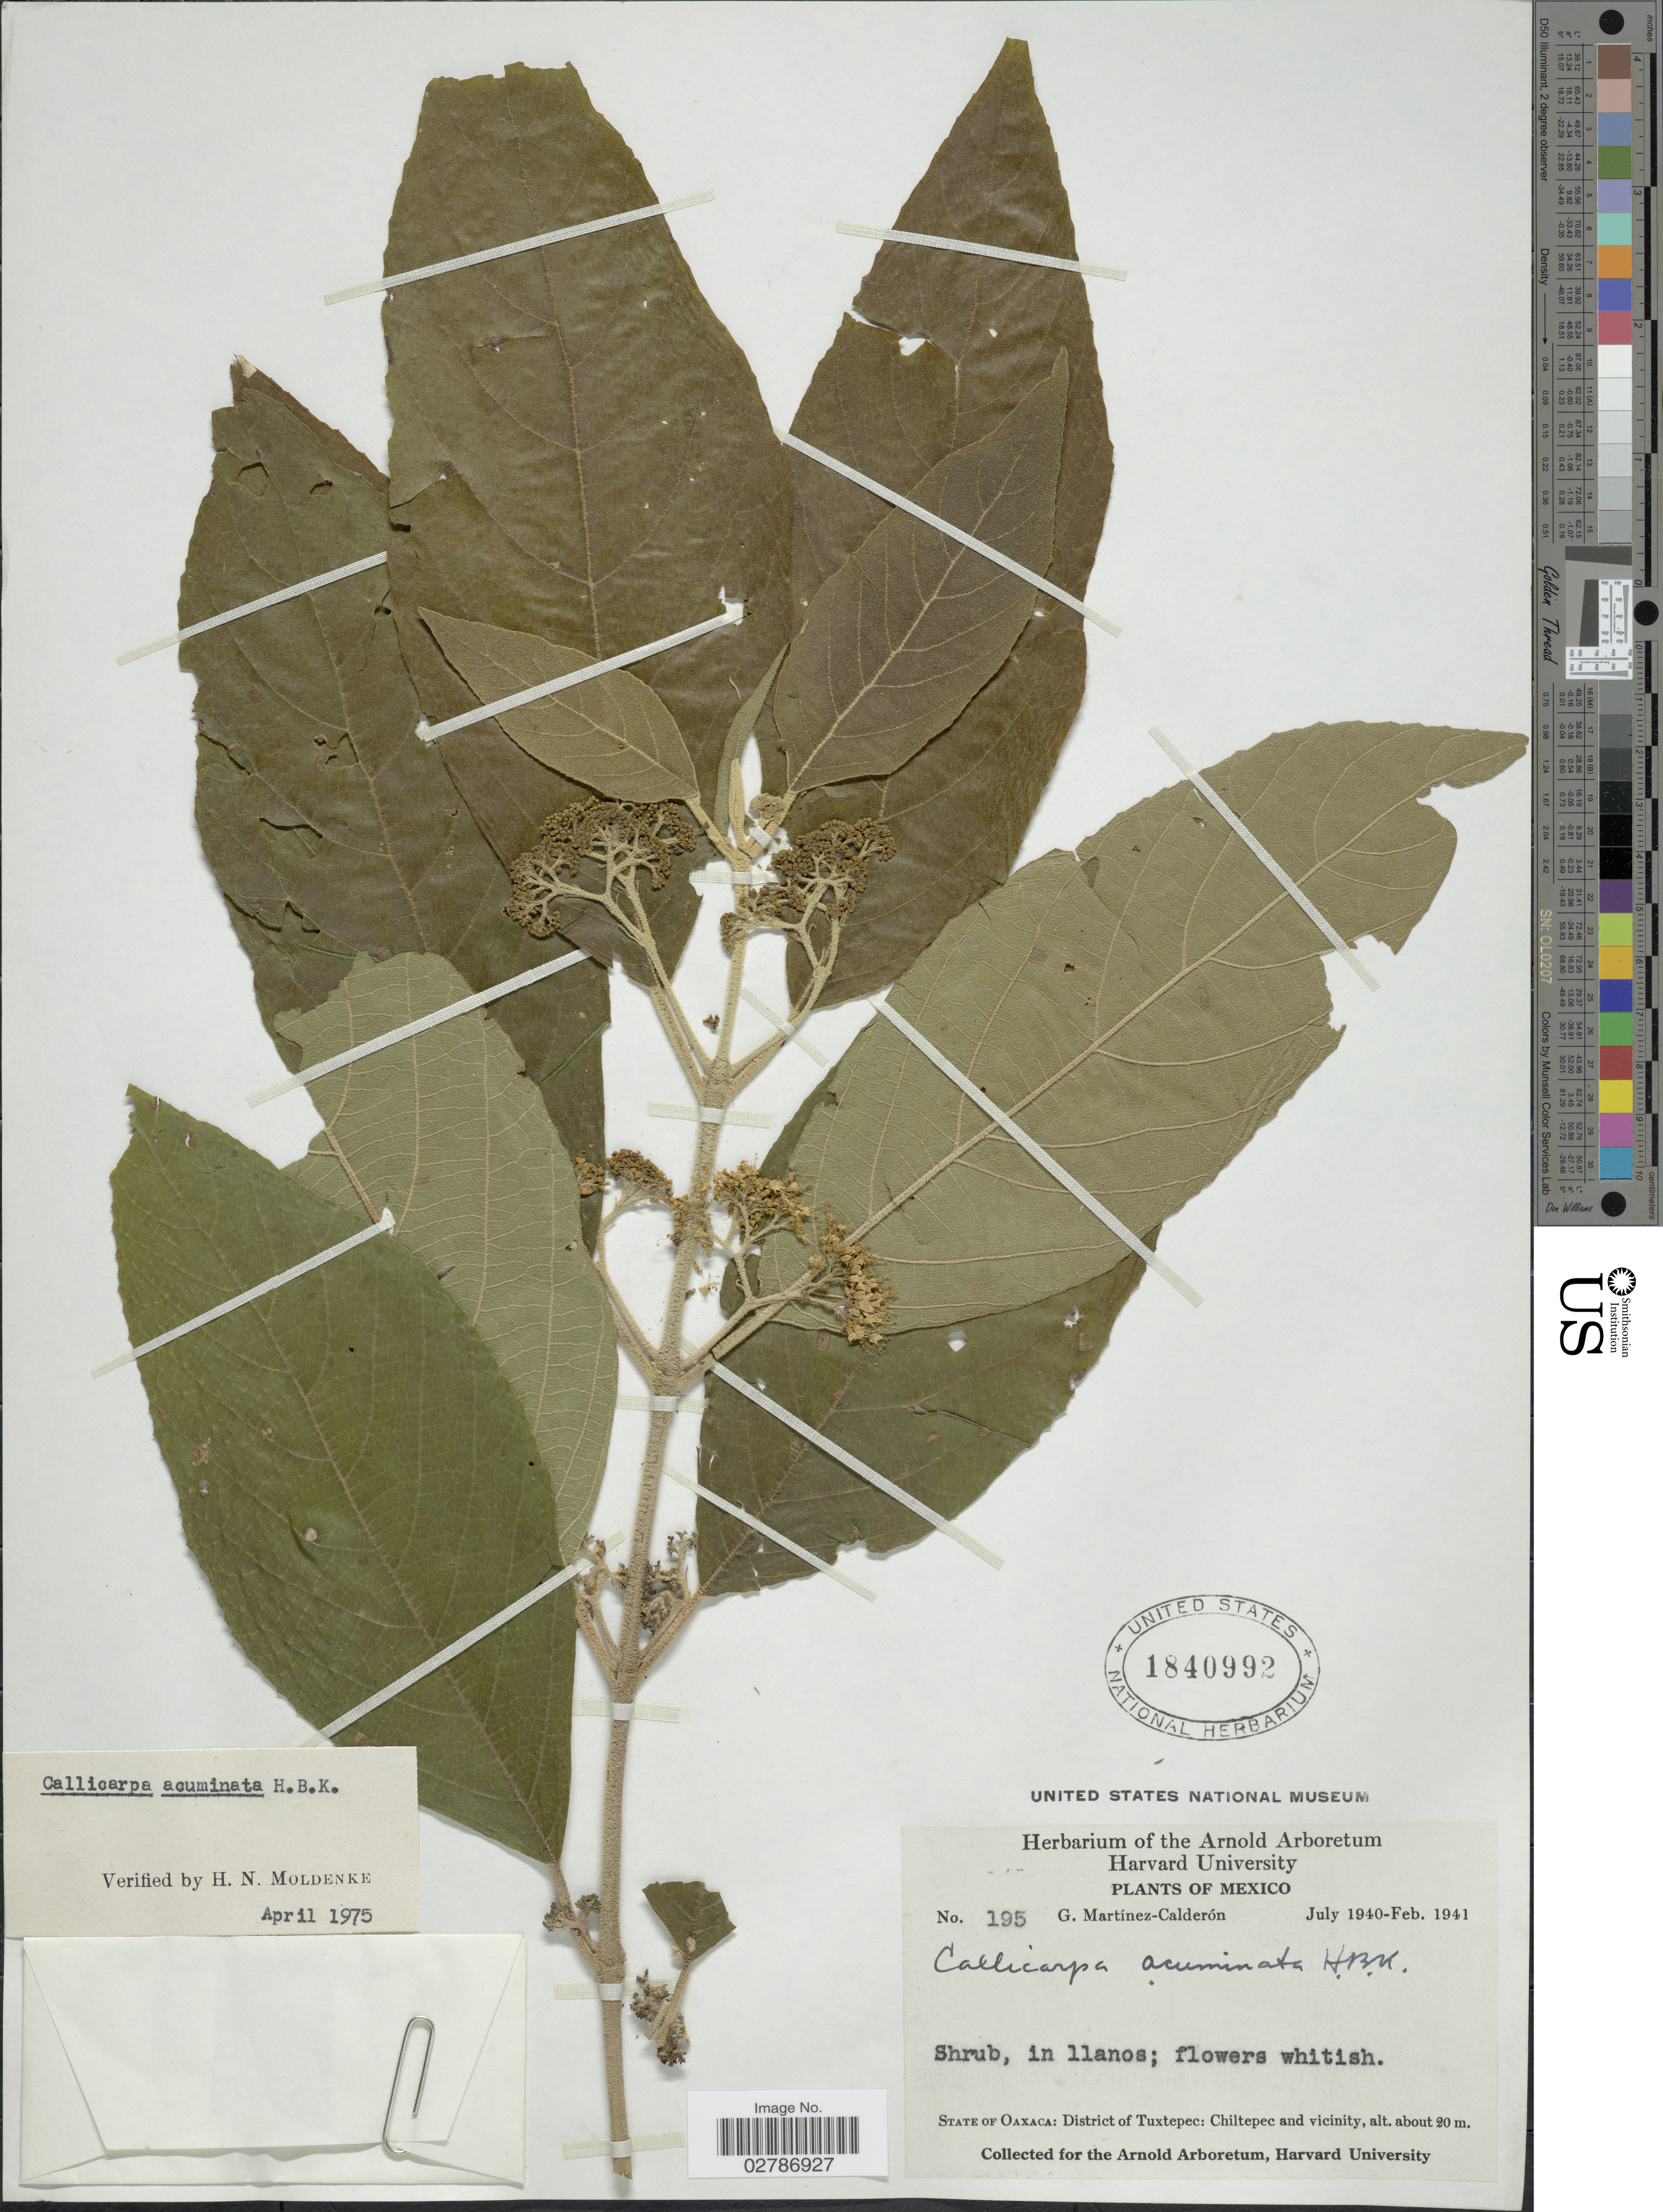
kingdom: Plantae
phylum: Tracheophyta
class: Magnoliopsida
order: Lamiales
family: Lamiaceae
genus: Callicarpa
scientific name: Callicarpa acuminata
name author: Kunth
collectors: G. Martínez Calderón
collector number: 195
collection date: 1940-07/1941-02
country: Mexico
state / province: Oaxaca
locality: District of Tuxtepec: Chiltepec and vicinity.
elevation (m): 20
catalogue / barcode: US 1840992